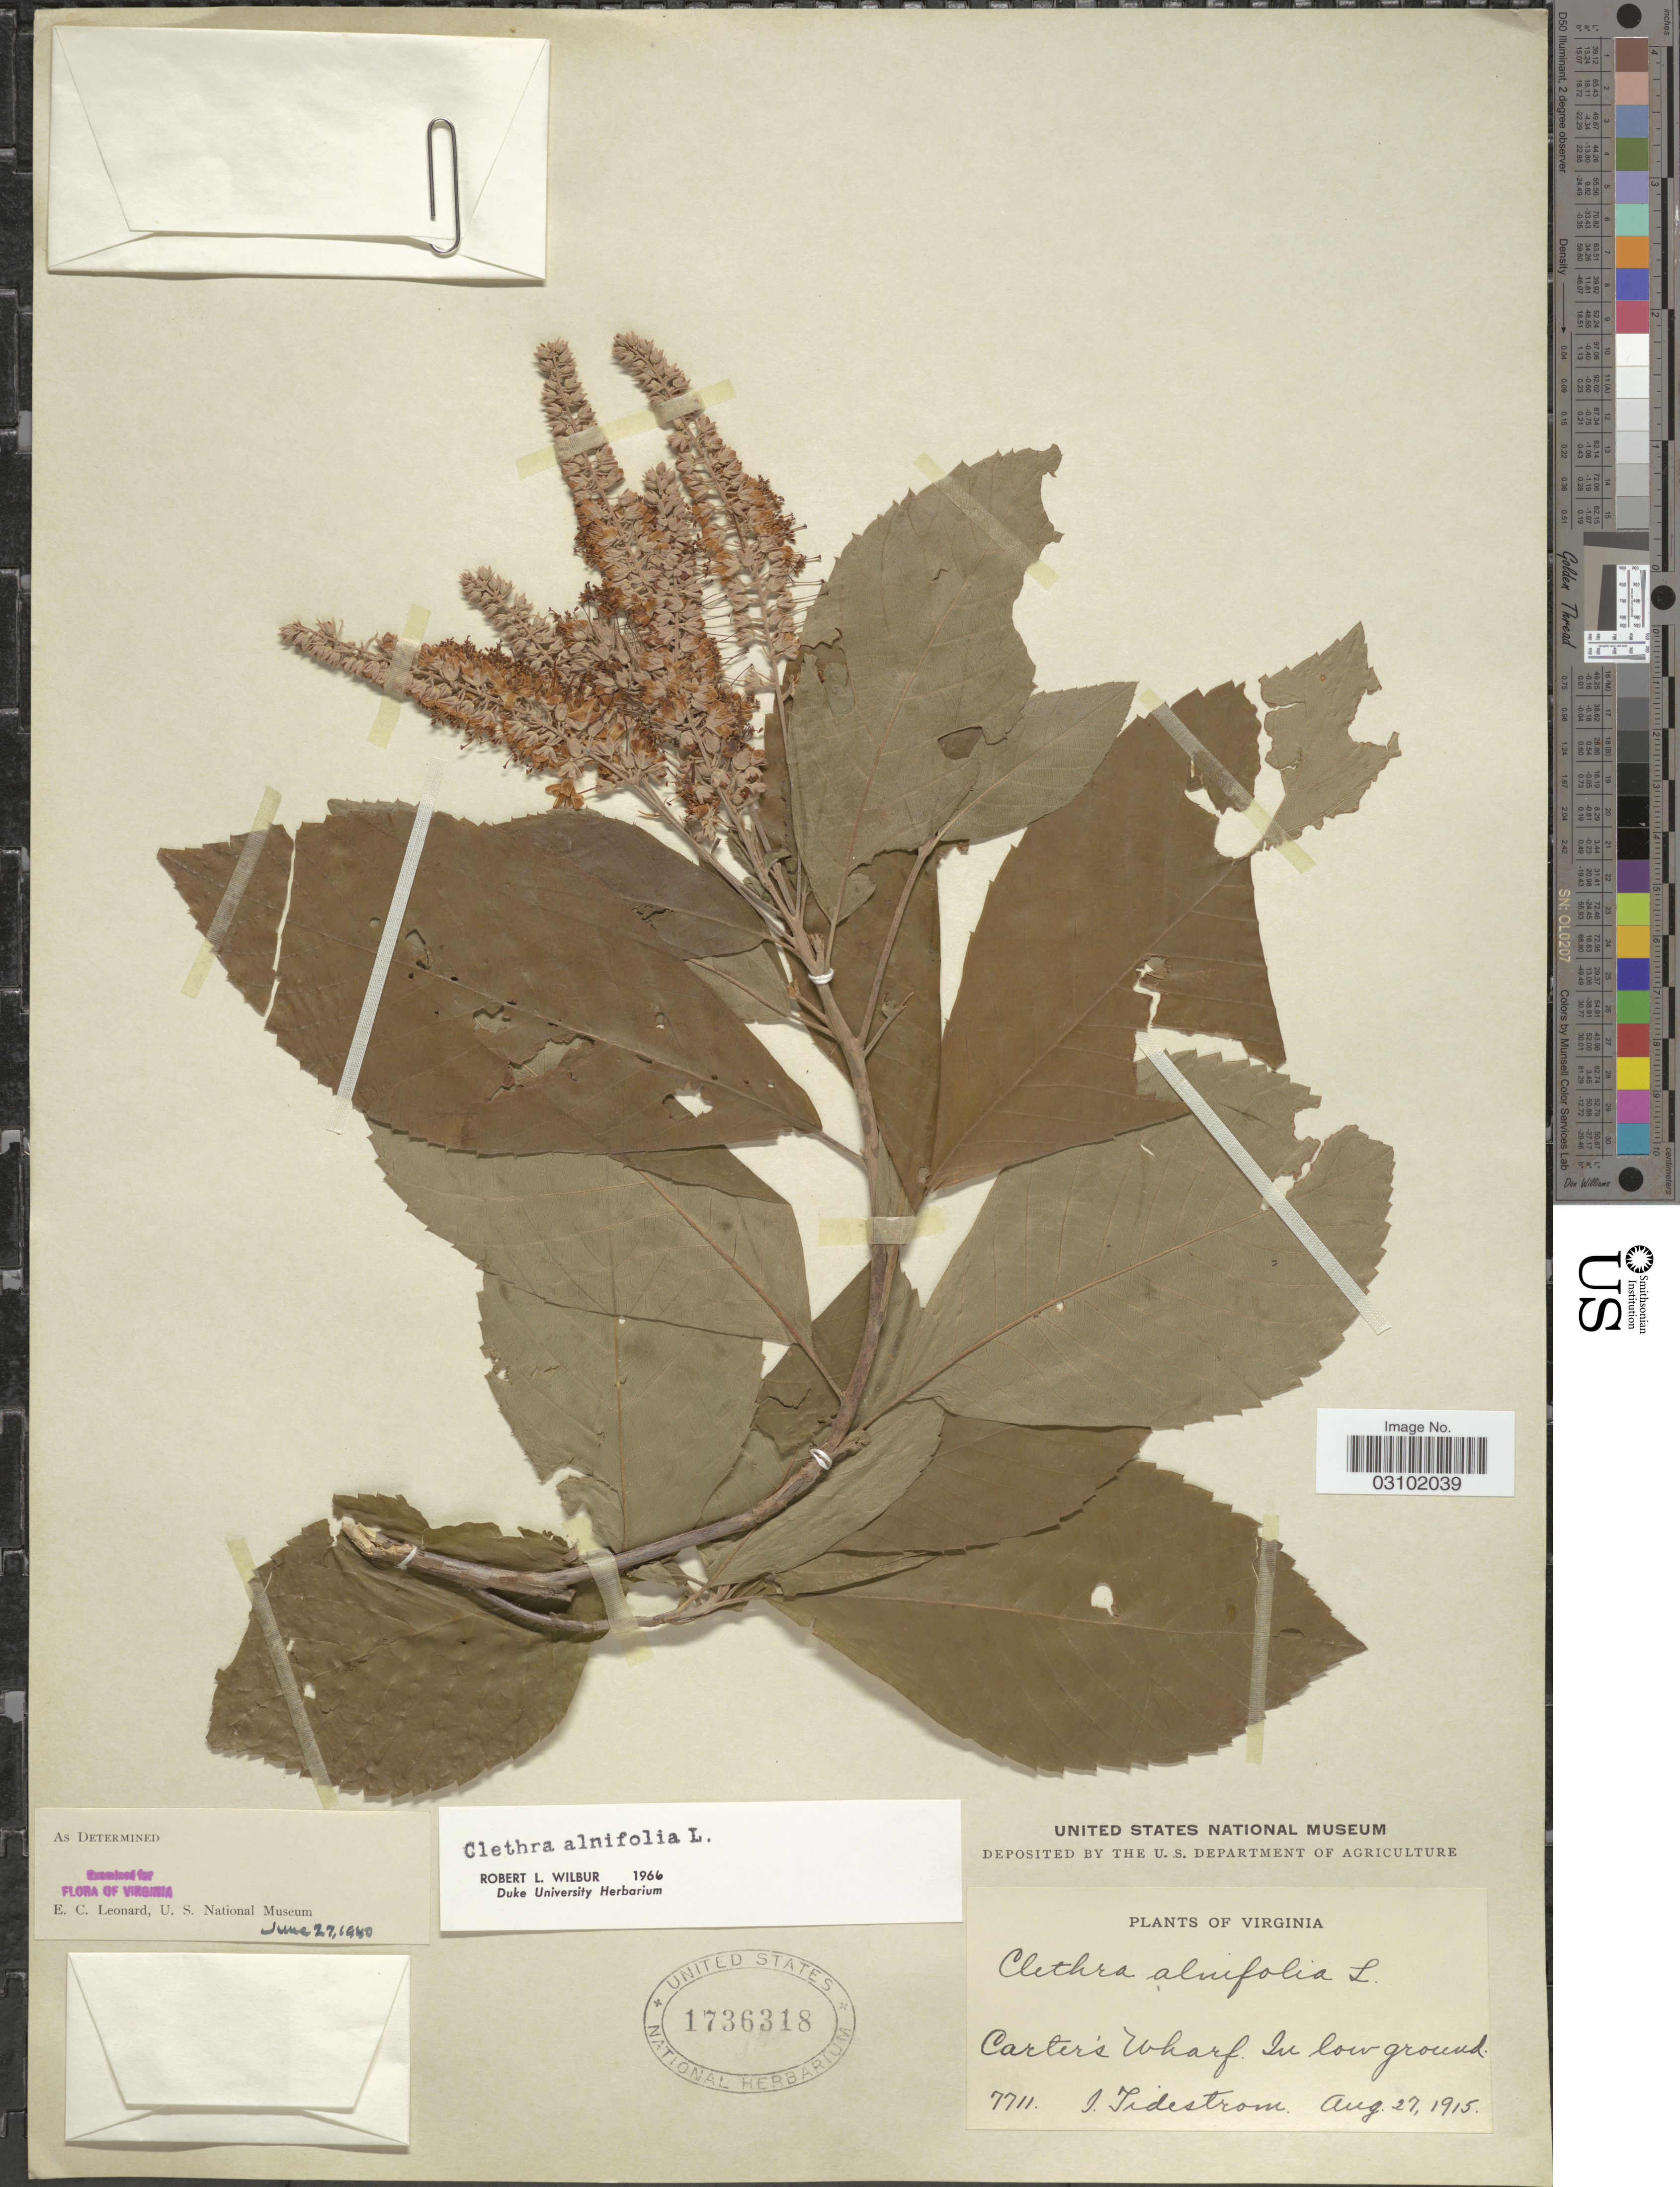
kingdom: Plantae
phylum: Tracheophyta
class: Magnoliopsida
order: Ericales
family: Clethraceae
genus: Clethra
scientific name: Clethra alnifolia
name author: L.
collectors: I. F. Tidestrom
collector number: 7711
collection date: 1915-08-27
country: United States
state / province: Virginia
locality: Carter's Wharf. In low ground.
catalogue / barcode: US 1736318